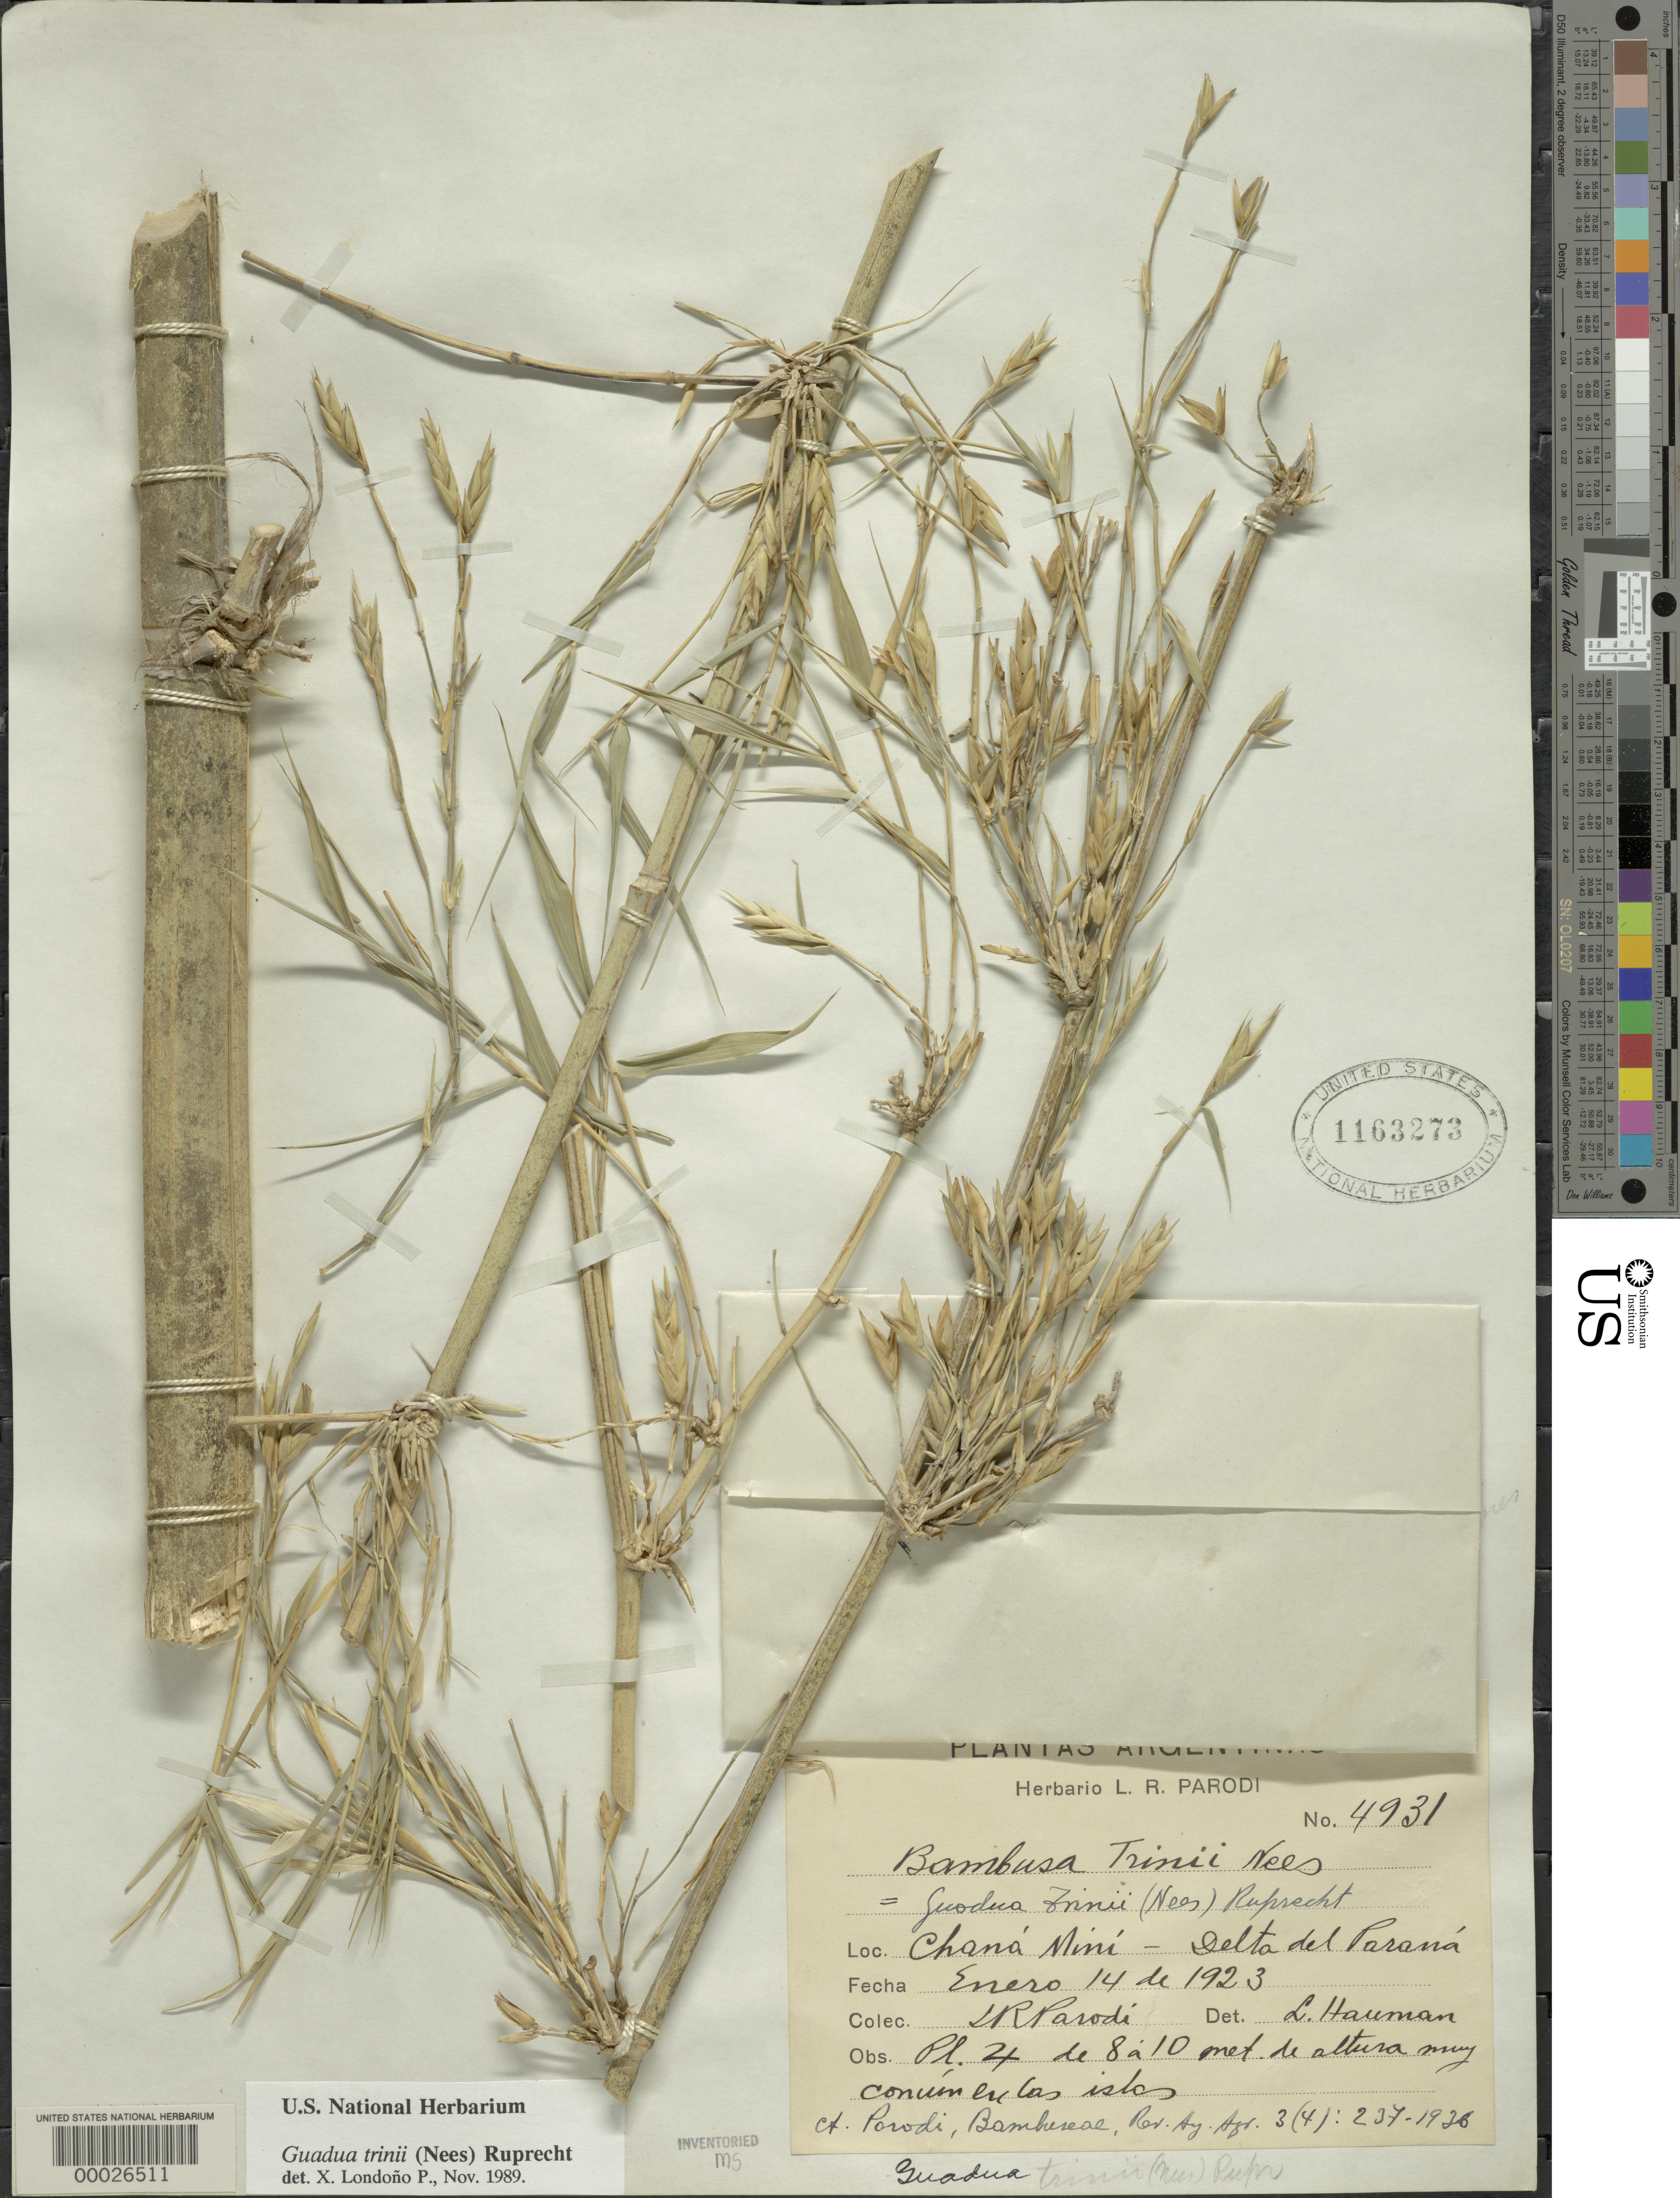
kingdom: Plantae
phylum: Tracheophyta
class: Liliopsida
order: Poales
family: Poaceae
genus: Guadua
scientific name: Guadua trinii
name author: (Nees) Nees ex Rupr.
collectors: L. R. Parodi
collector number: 4931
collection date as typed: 14 Jan 1923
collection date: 1923-01-14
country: Argentina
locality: Chani mini - Delta del Parana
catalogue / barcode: US 1163273